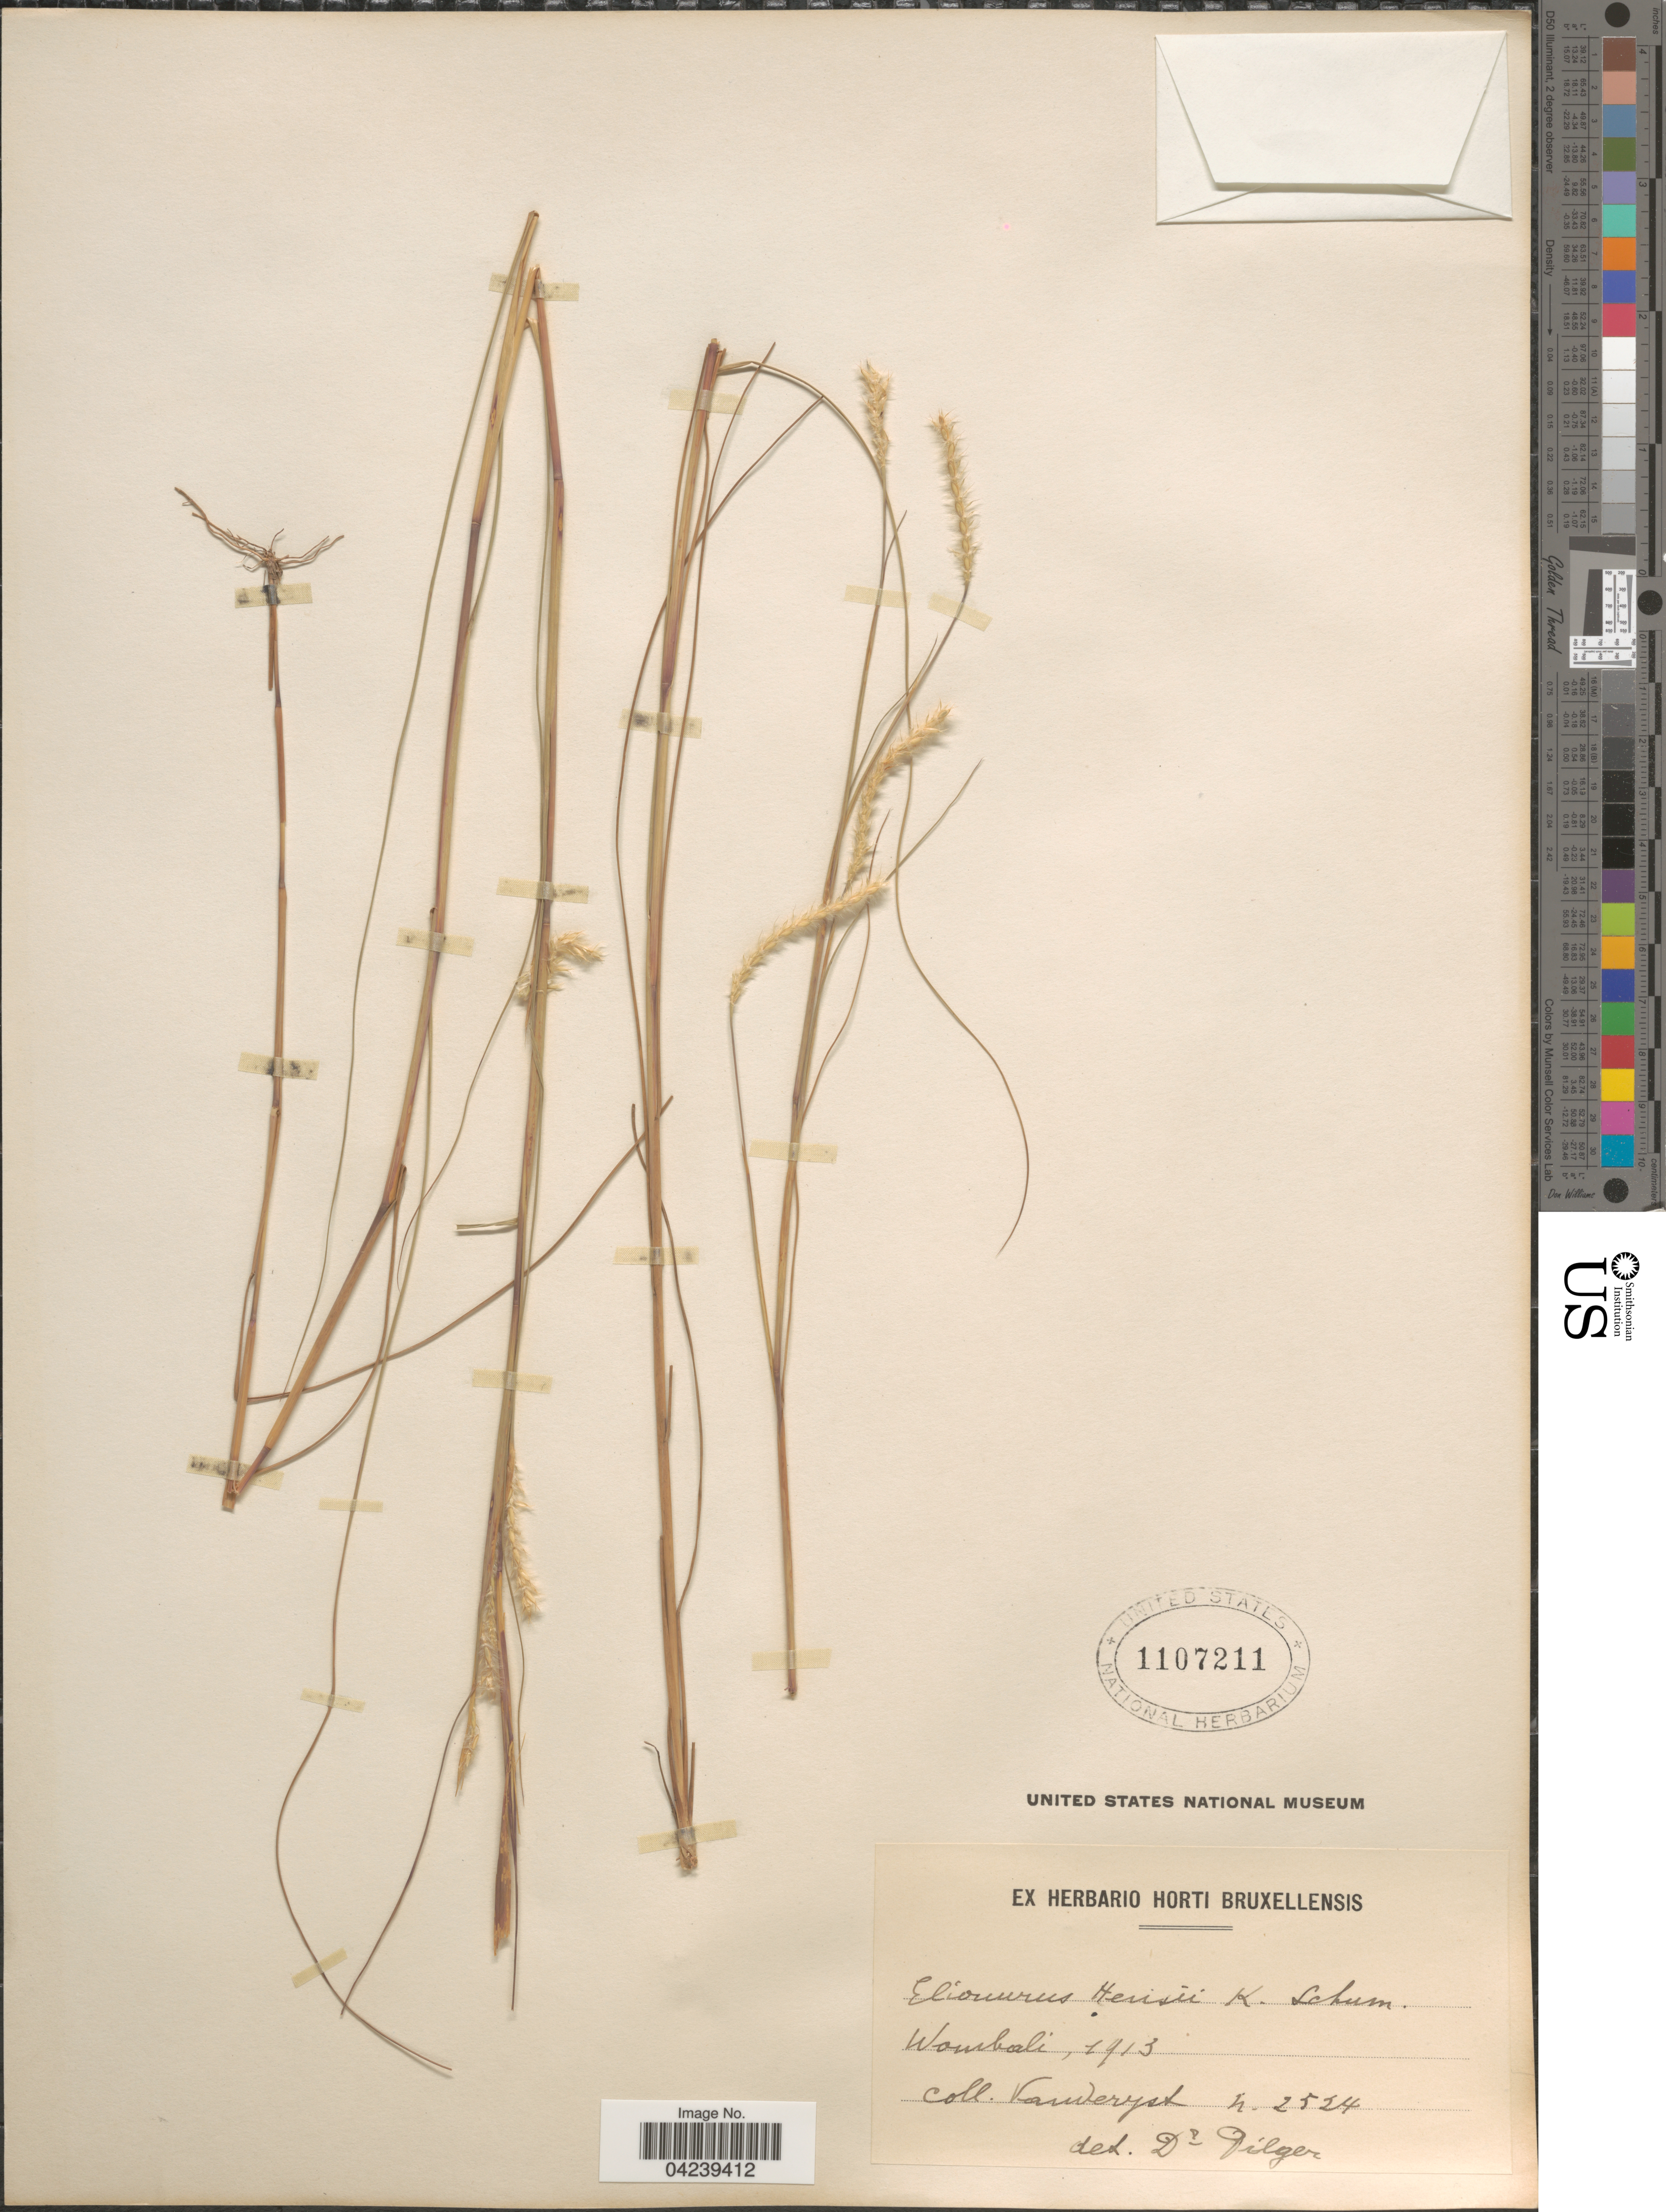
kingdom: Plantae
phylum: Tracheophyta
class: Liliopsida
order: Poales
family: Poaceae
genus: Elionurus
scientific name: Elionurus hensii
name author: K. Schum.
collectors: Vanderyst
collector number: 2524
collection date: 1913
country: Congo, Democratic Republic of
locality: Wombali.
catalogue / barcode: US 1107211